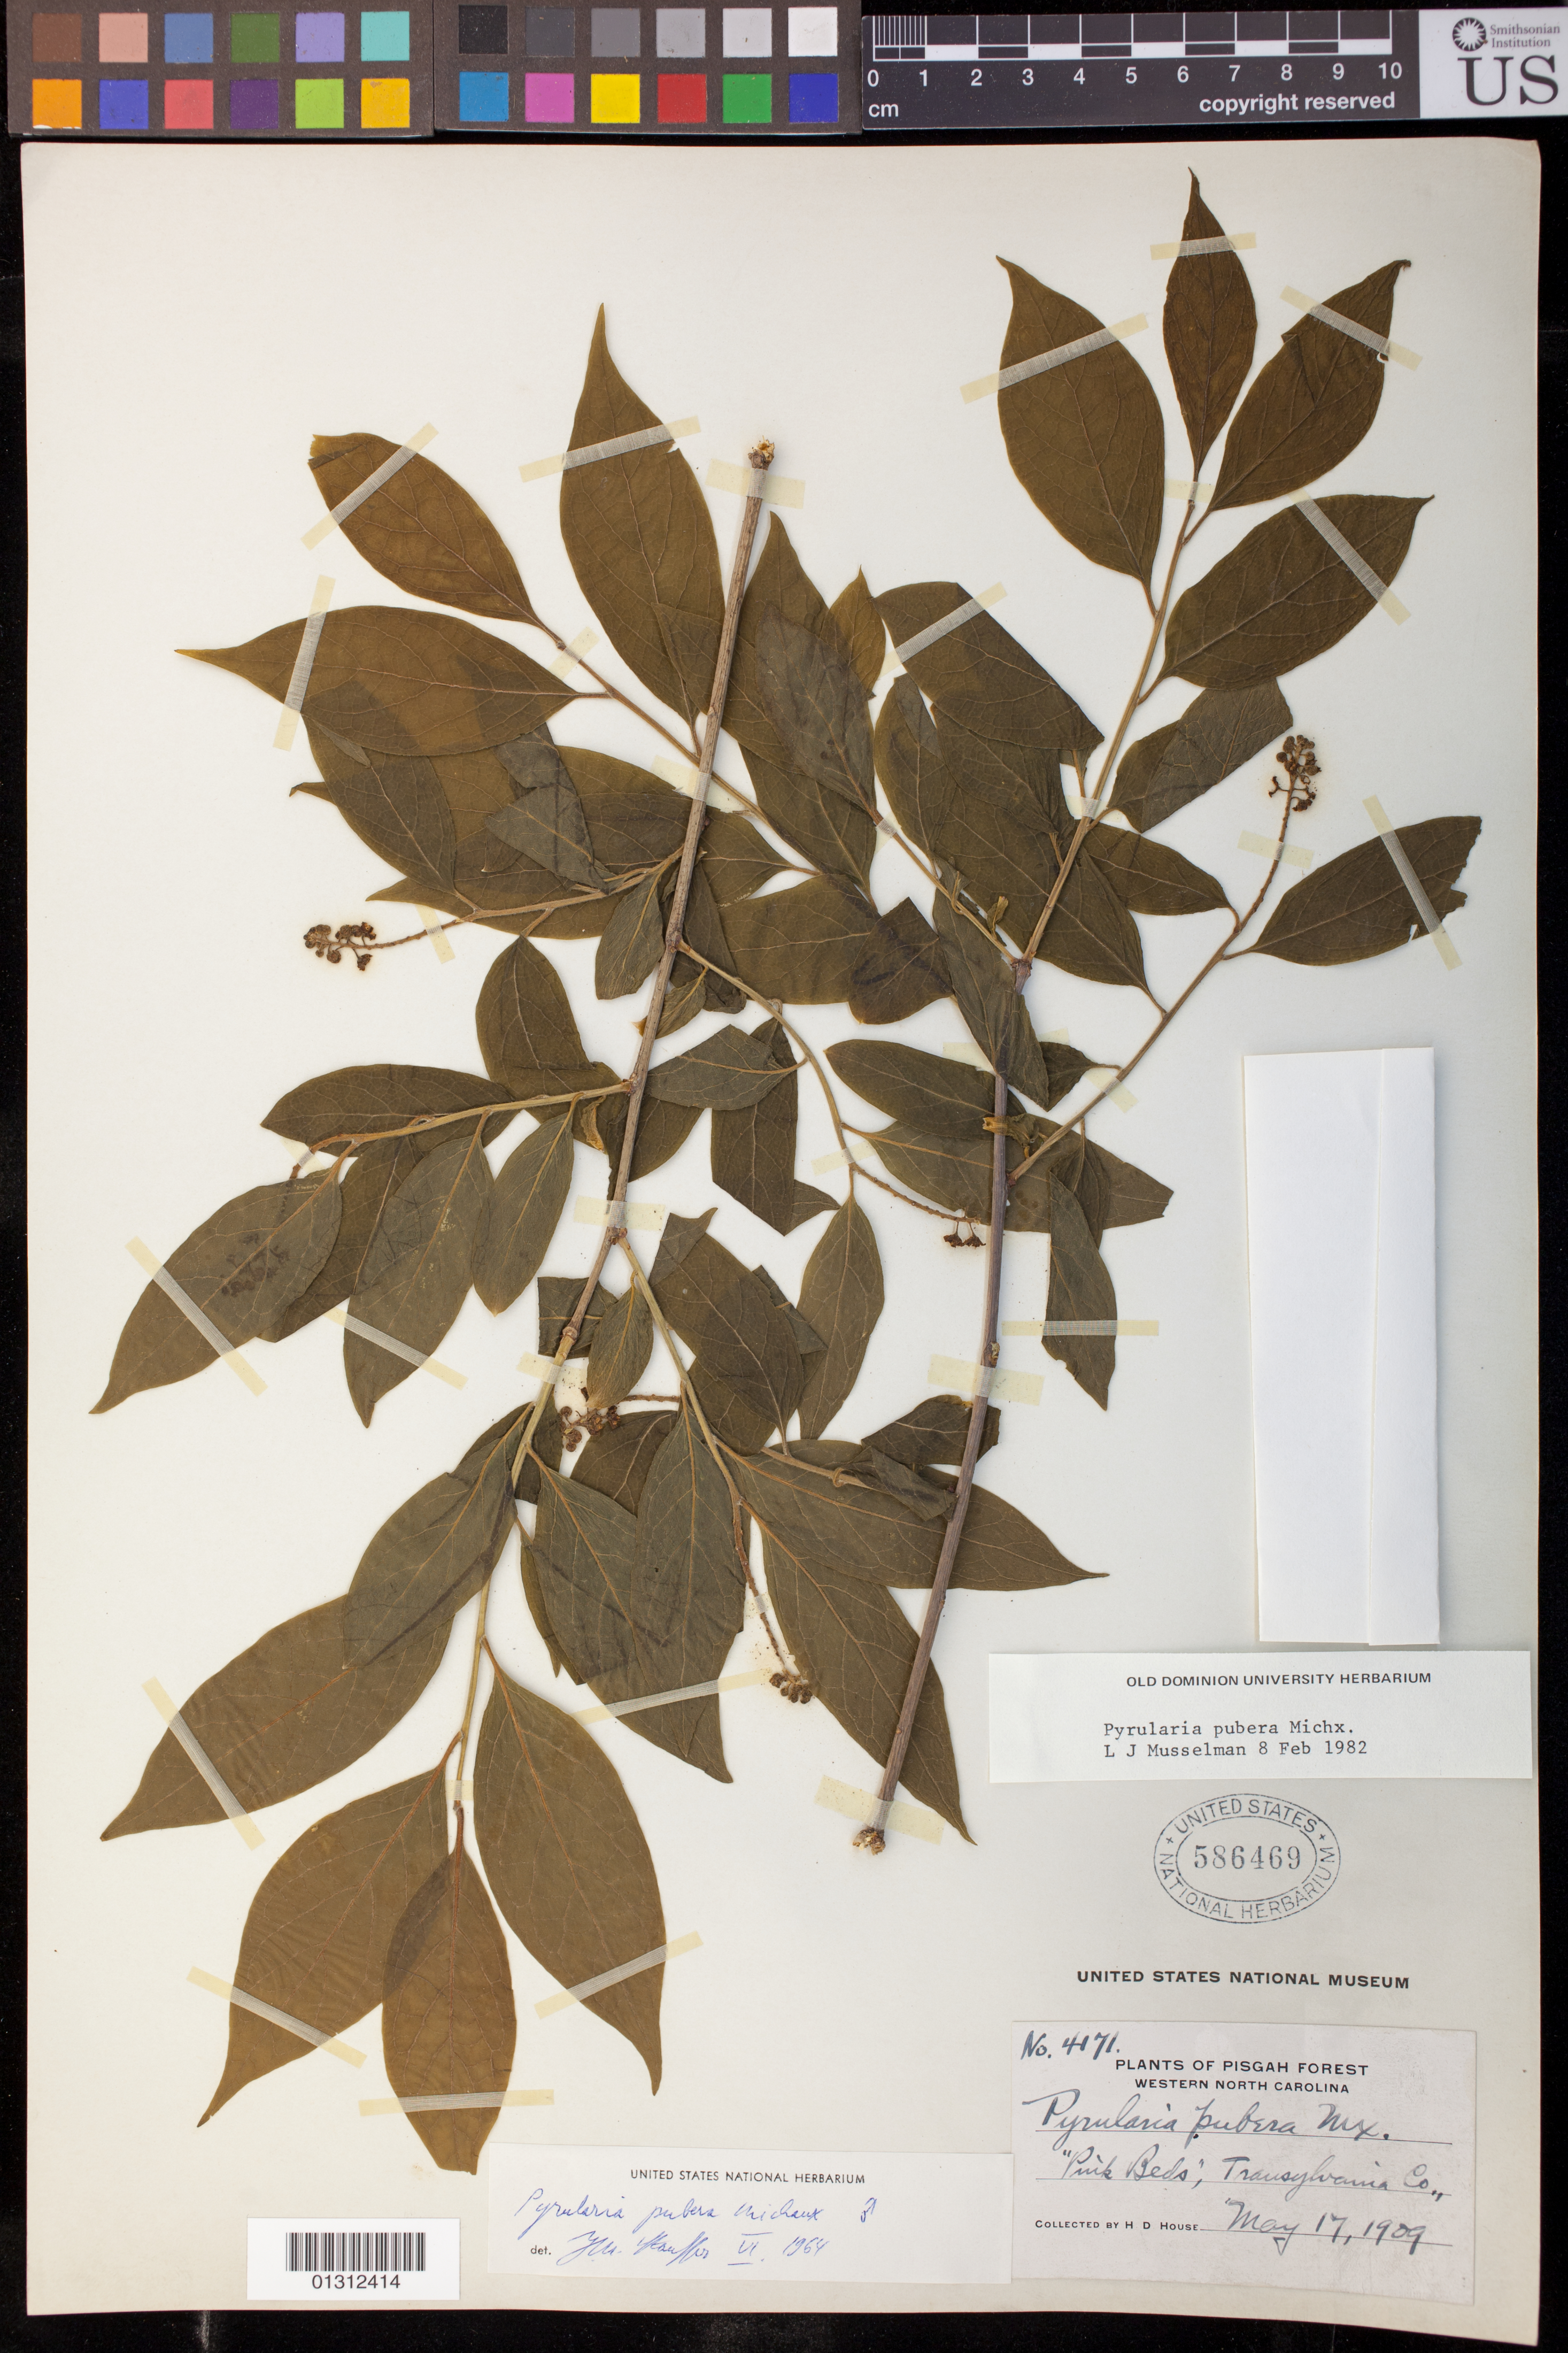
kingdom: Plantae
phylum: Tracheophyta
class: Magnoliopsida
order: Santalales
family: Cervantesiaceae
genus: Pyrularia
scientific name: Pyrularia pubera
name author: Michx.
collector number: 4171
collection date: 1909-05-17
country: United States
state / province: North Carolina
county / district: Transylvania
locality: Pisgah Forest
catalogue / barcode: US 586469